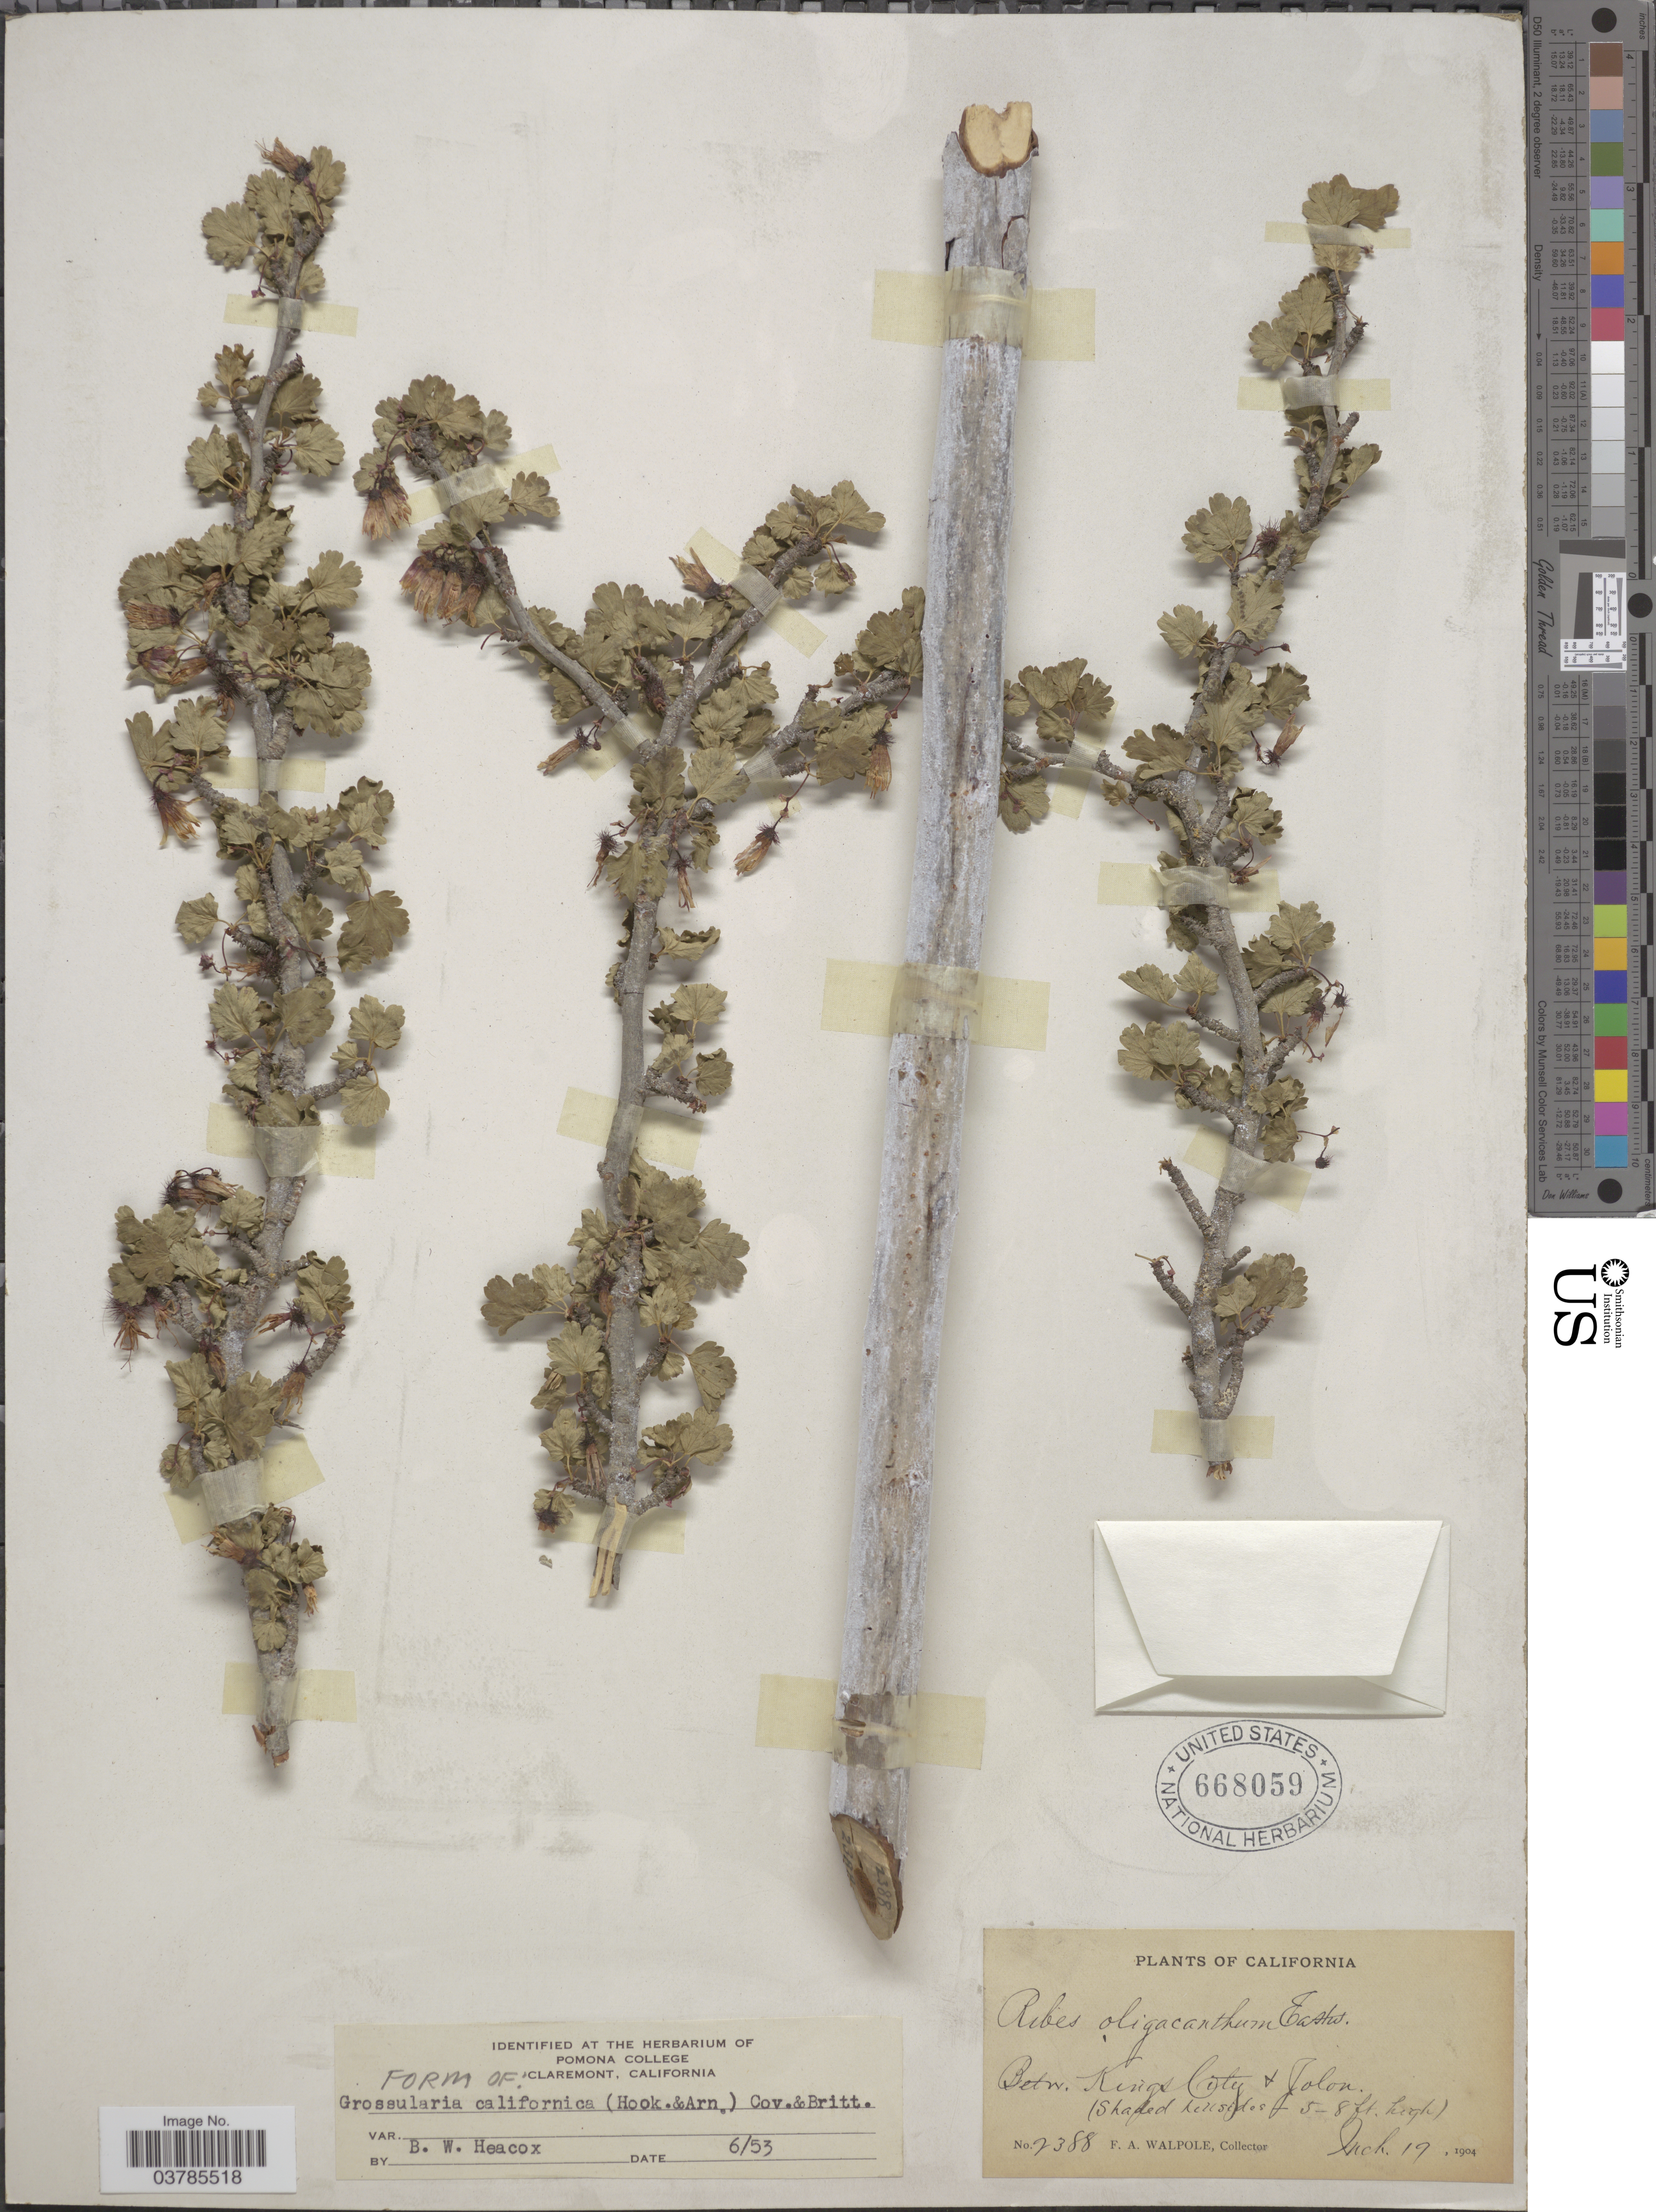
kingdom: Plantae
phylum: Tracheophyta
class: Magnoliopsida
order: Saxifragales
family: Grossulariaceae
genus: Ribes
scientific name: Ribes californicum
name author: Hook. & Arn.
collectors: F. Walpole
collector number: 2388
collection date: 1904-03-19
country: United States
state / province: California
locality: Betw. Kings City & Jolon.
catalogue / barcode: US 668059